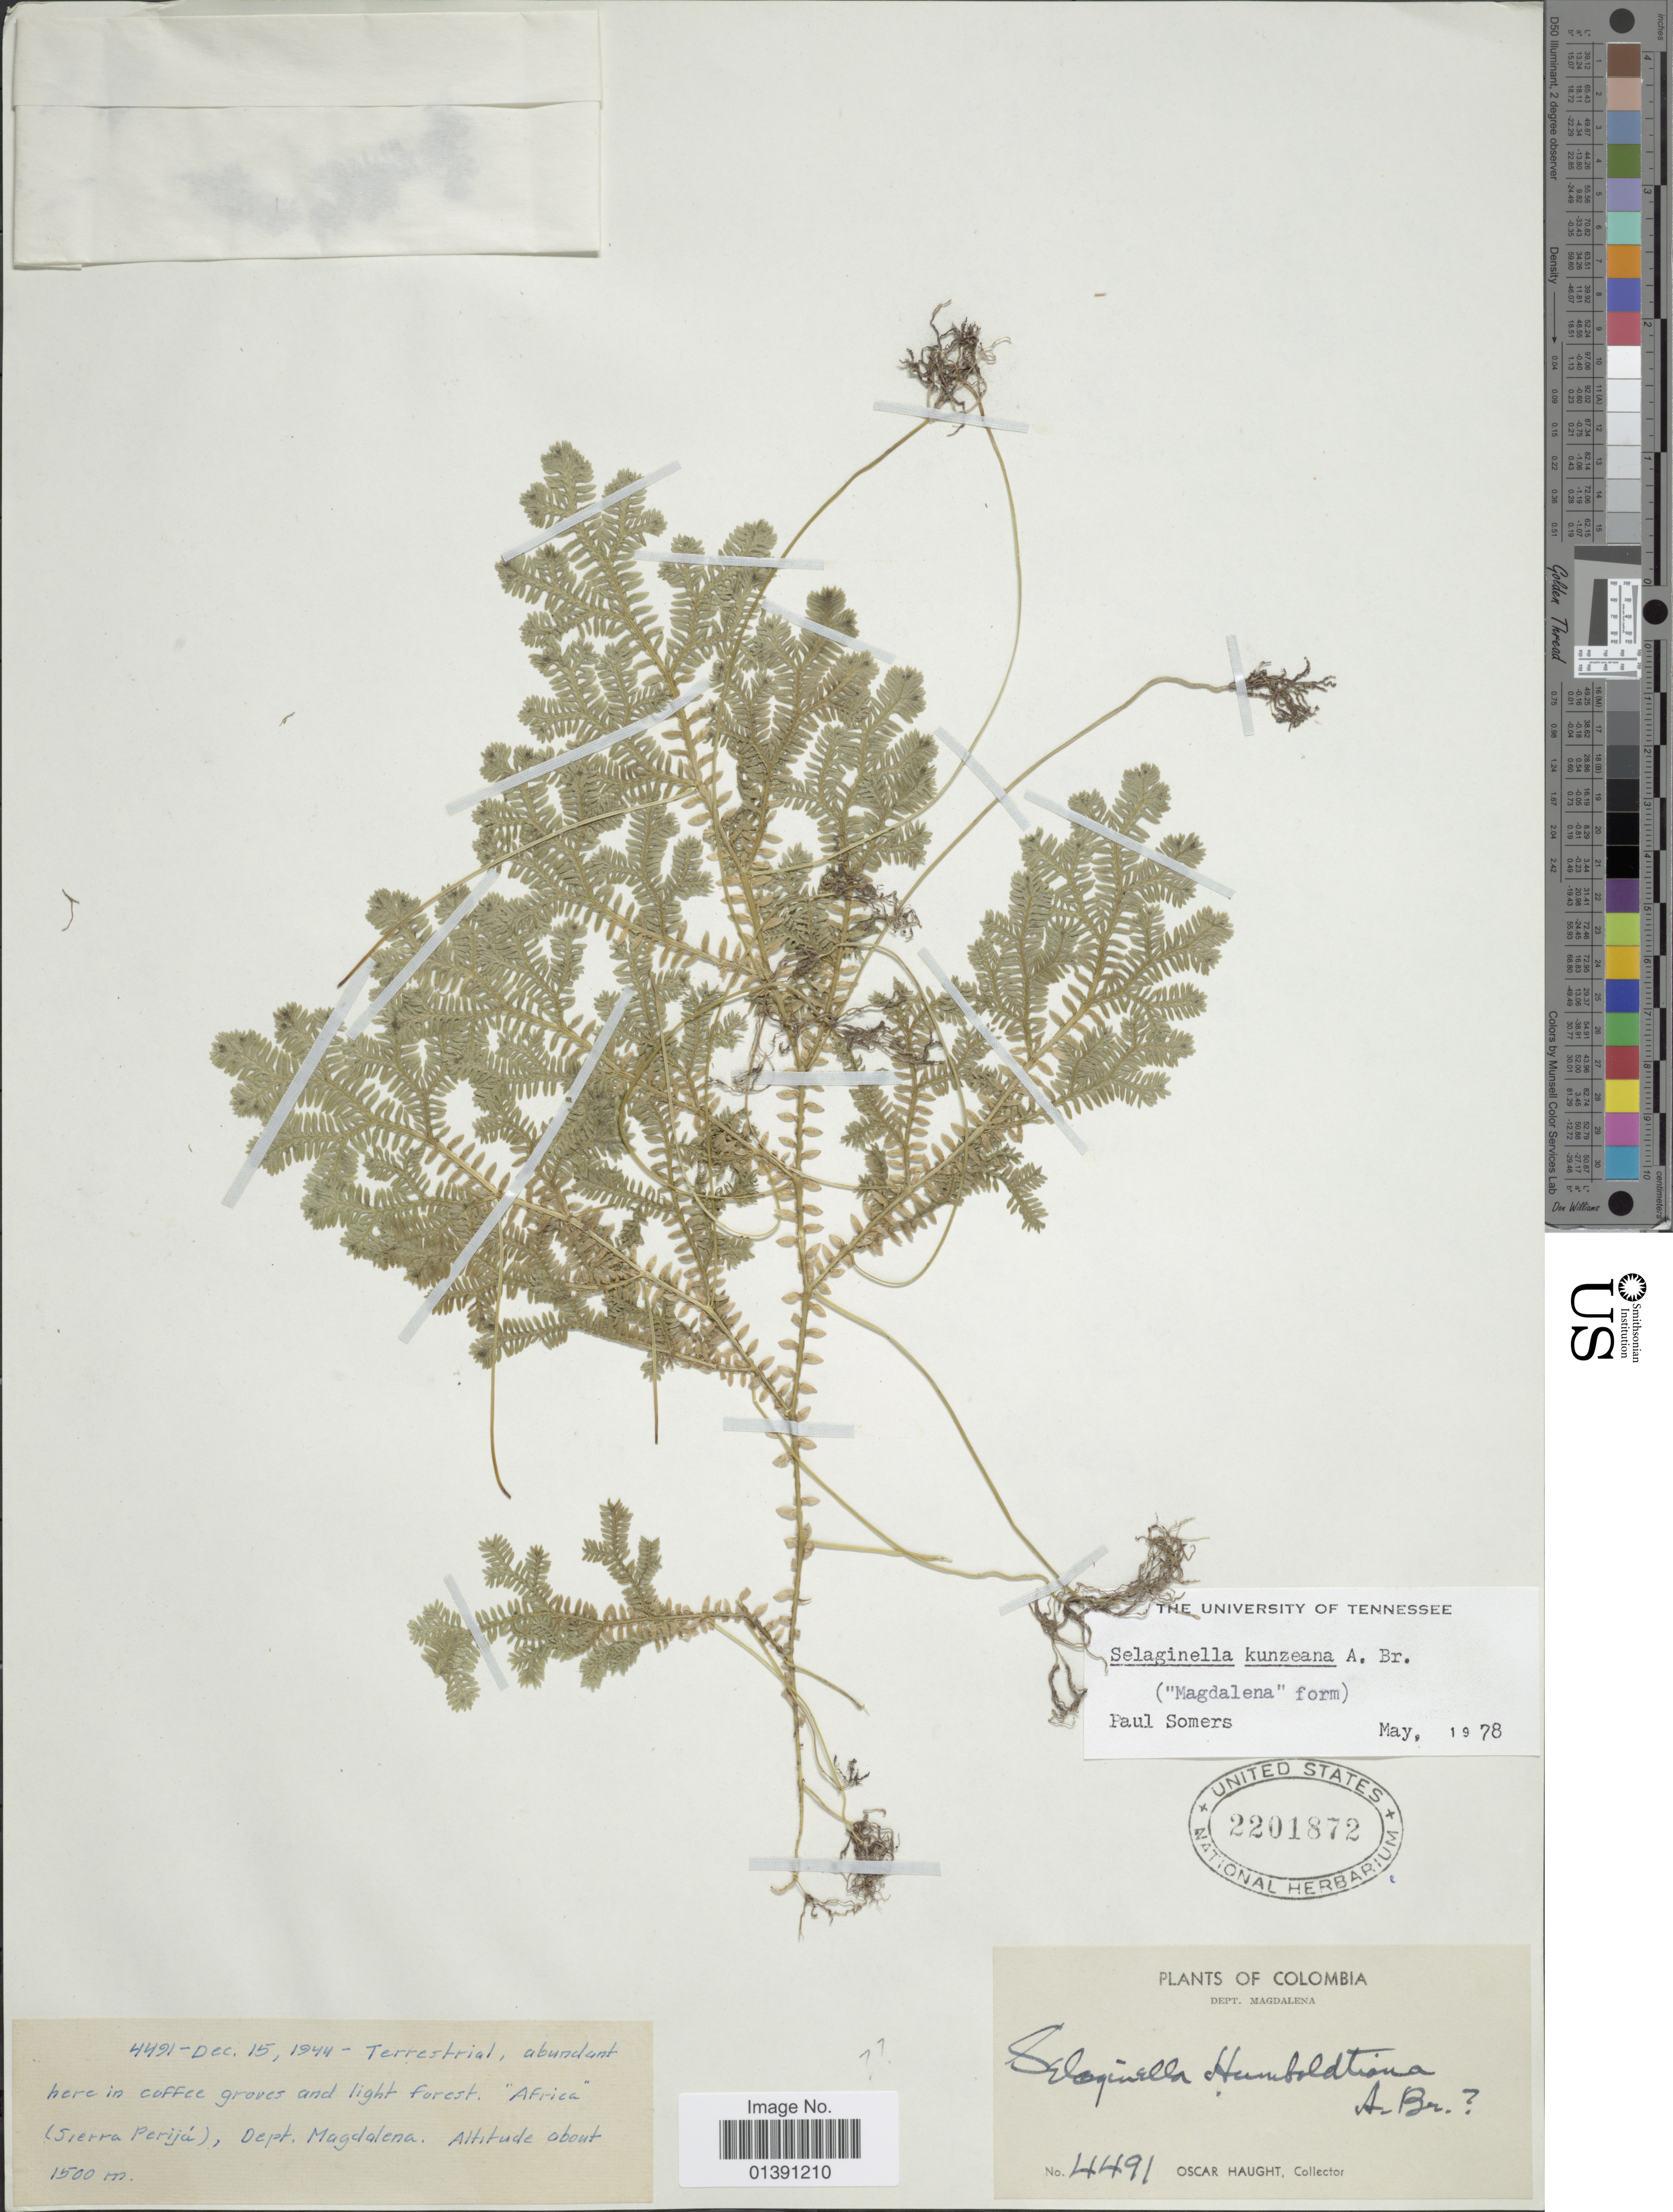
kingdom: Plantae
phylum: Tracheophyta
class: Lycopodiopsida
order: Selaginellales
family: Selaginellaceae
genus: Selaginella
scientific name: Selaginella kunzeana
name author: A. Br.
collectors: O. L. Haught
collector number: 4491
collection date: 1944-12-15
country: Colombia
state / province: Magdalena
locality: (Sierra Pereija)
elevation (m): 1500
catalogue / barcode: US 2201872